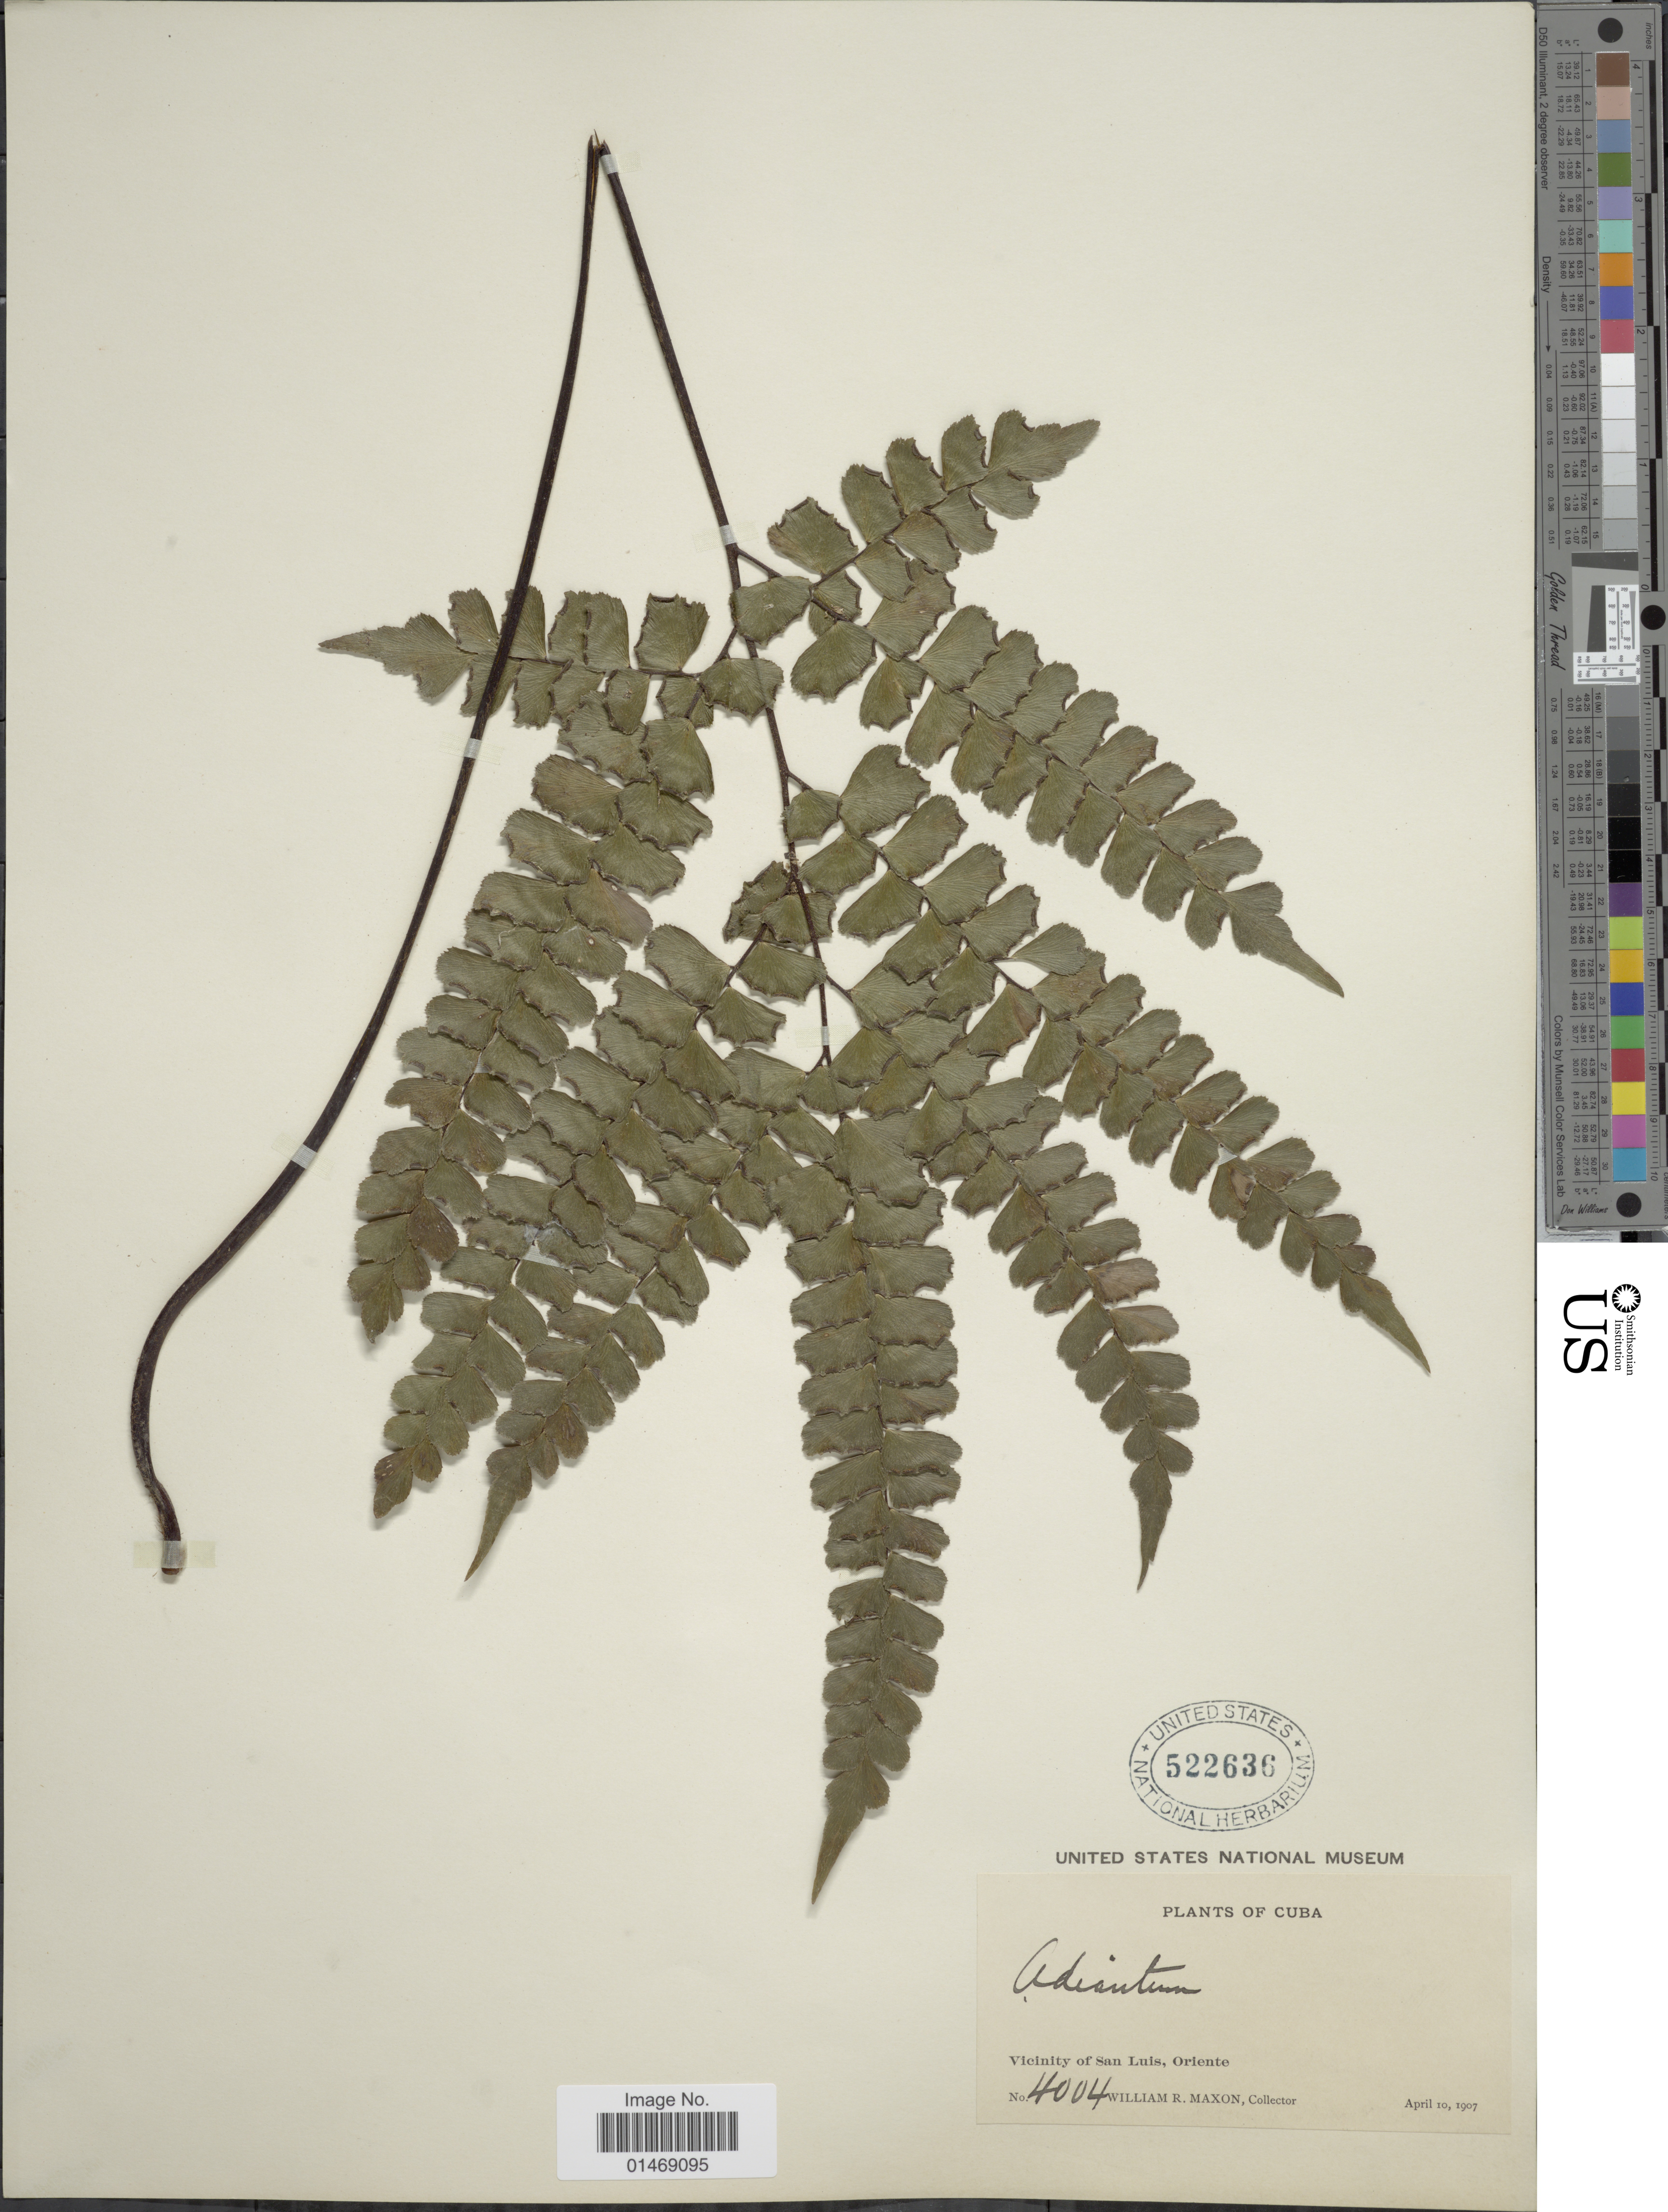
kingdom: Plantae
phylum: Tracheophyta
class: Polypodiopsida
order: Polypodiales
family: Pteridaceae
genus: Adiantum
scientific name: Adiantum melanoleucum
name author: Willd.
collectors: W. R. Maxon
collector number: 4004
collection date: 1907-04-10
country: Cuba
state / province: Oriente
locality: Vicinity of San Luis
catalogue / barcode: US 522636